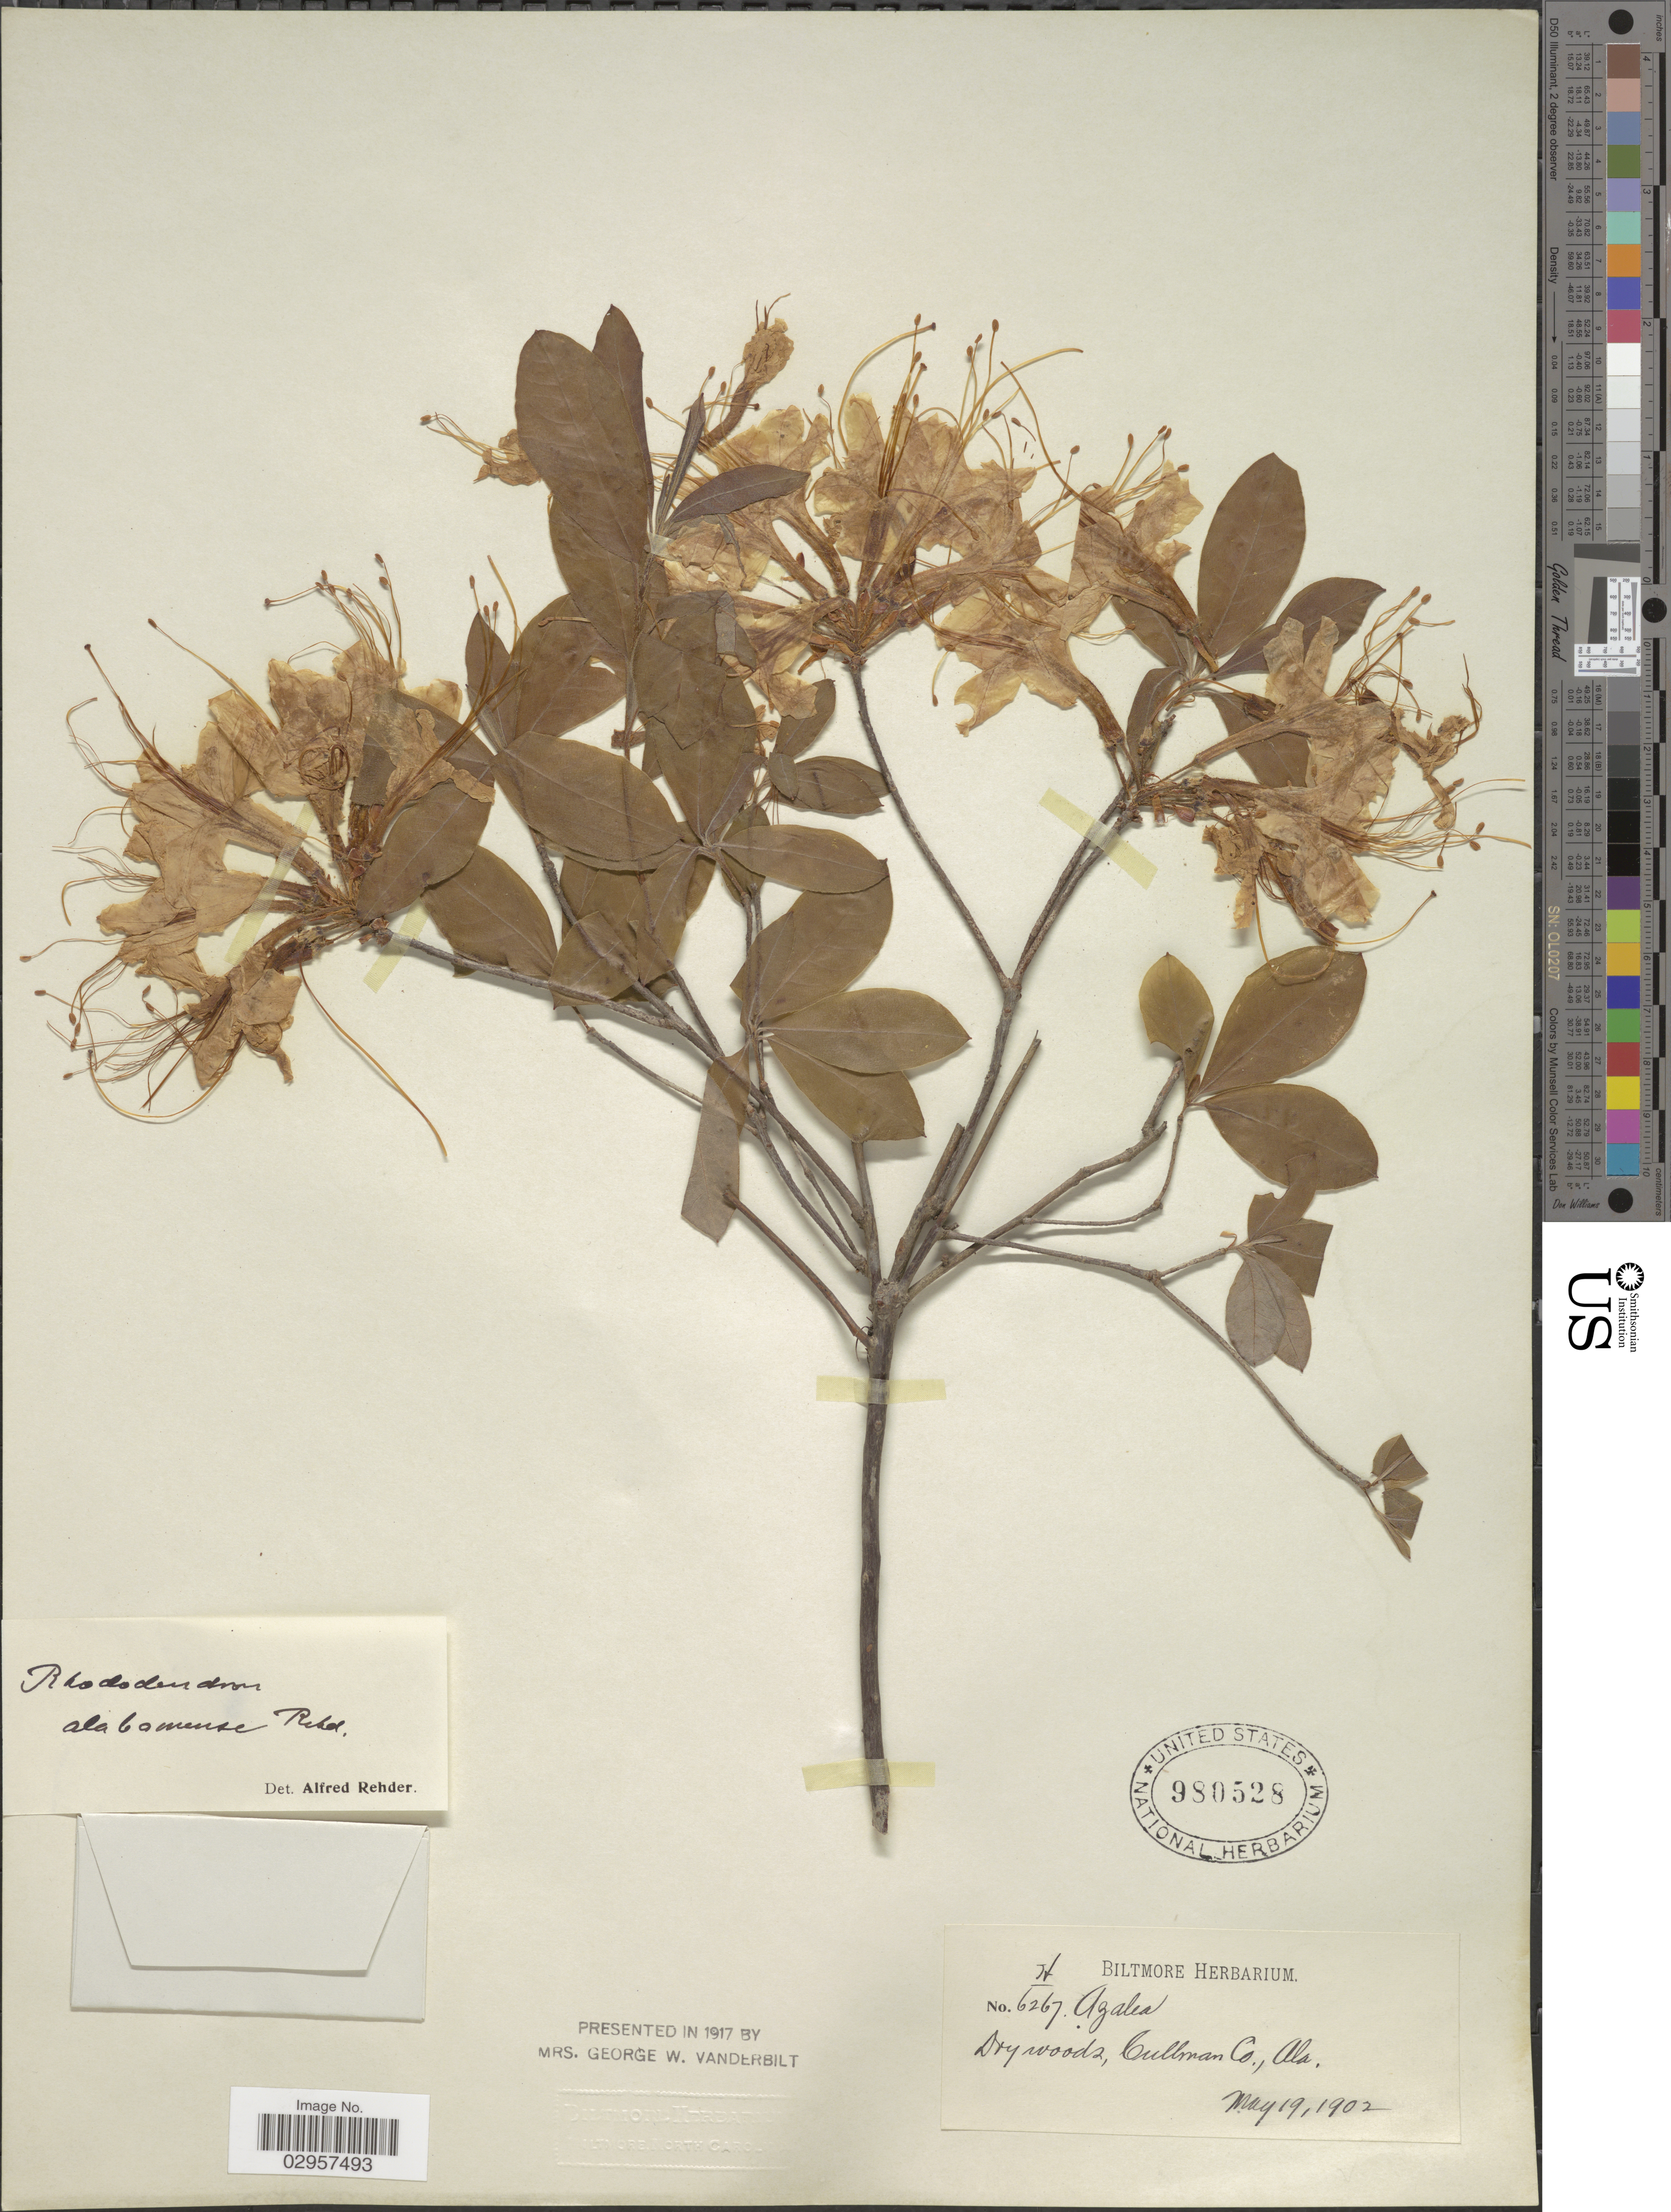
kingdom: Plantae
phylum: Tracheophyta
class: Magnoliopsida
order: Ericales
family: Ericaceae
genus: Rhododendron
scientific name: Rhododendron alabamense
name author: Rehder in E.H. Wilson & Rehder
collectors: ex herb. Biltmore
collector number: H/6267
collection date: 1902-05-19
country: United States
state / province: Alabama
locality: Dry woods, Cullman Co.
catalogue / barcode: US 980528